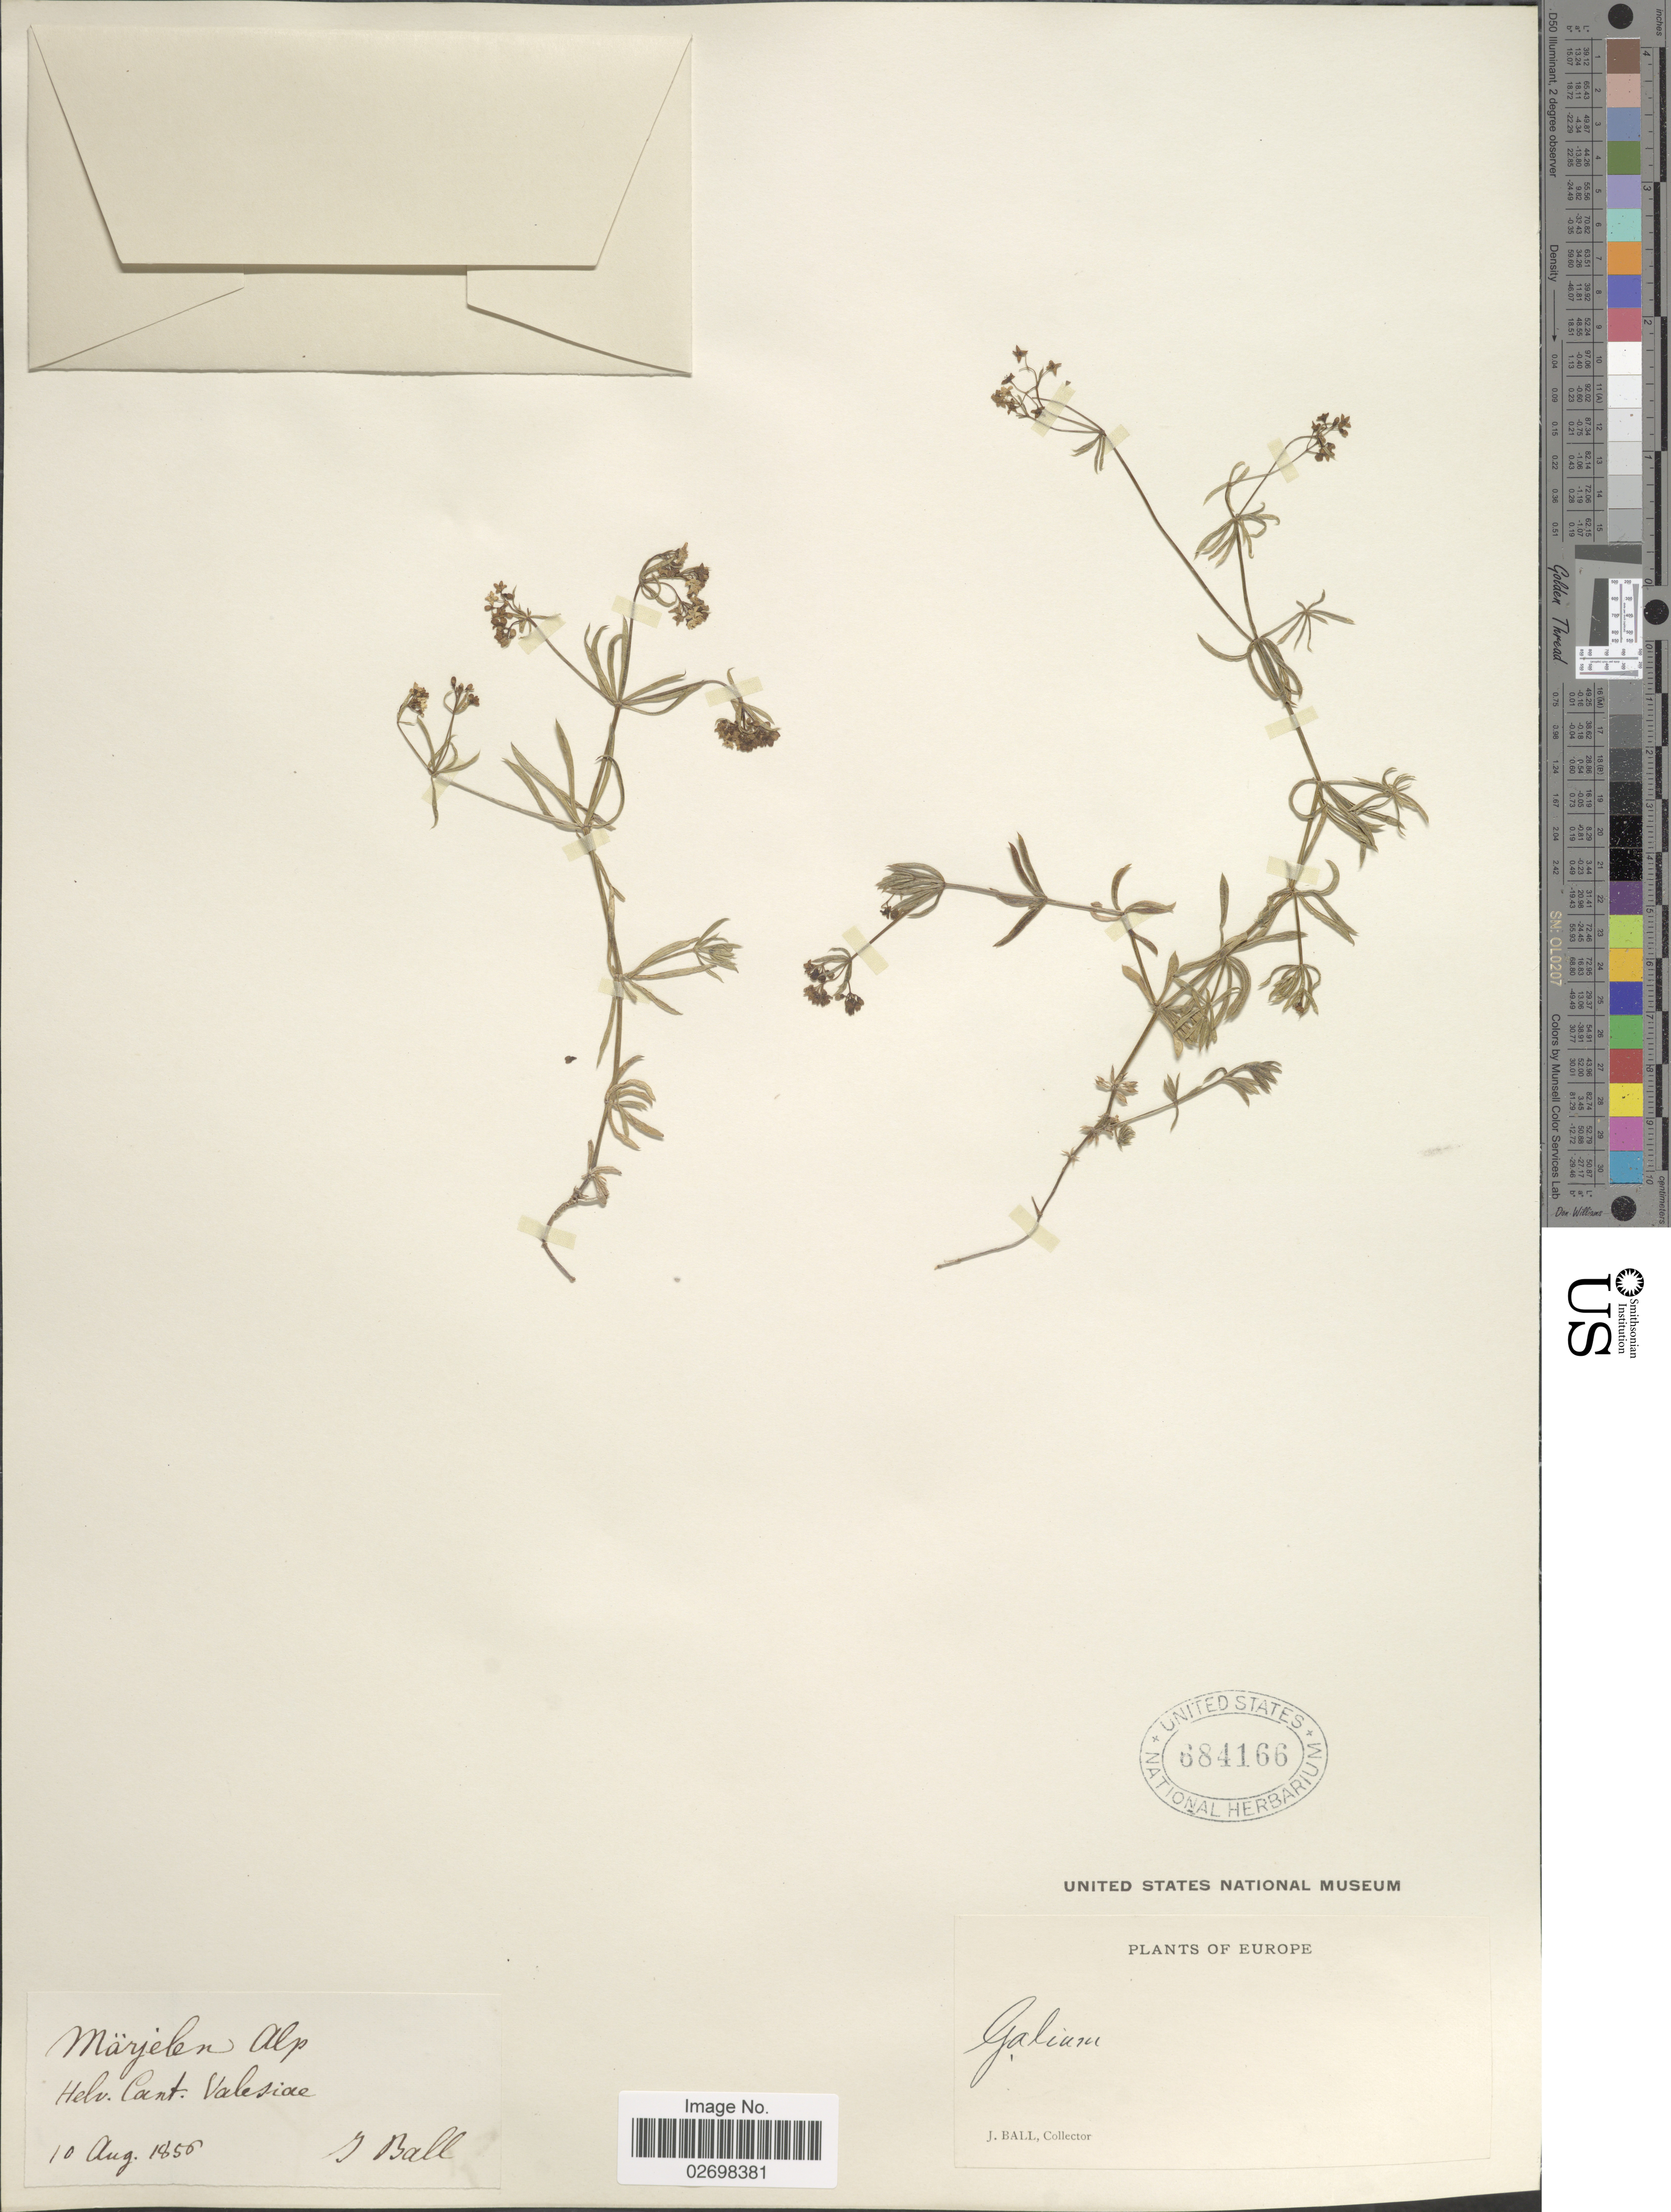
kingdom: Plantae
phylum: Tracheophyta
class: Magnoliopsida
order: Gentianales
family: Rubiaceae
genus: Galium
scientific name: Galium sp.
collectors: J. Ball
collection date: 1856-08-10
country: Switzerland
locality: Märjelen Alp. Helv Cant Valesiae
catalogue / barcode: US 684166